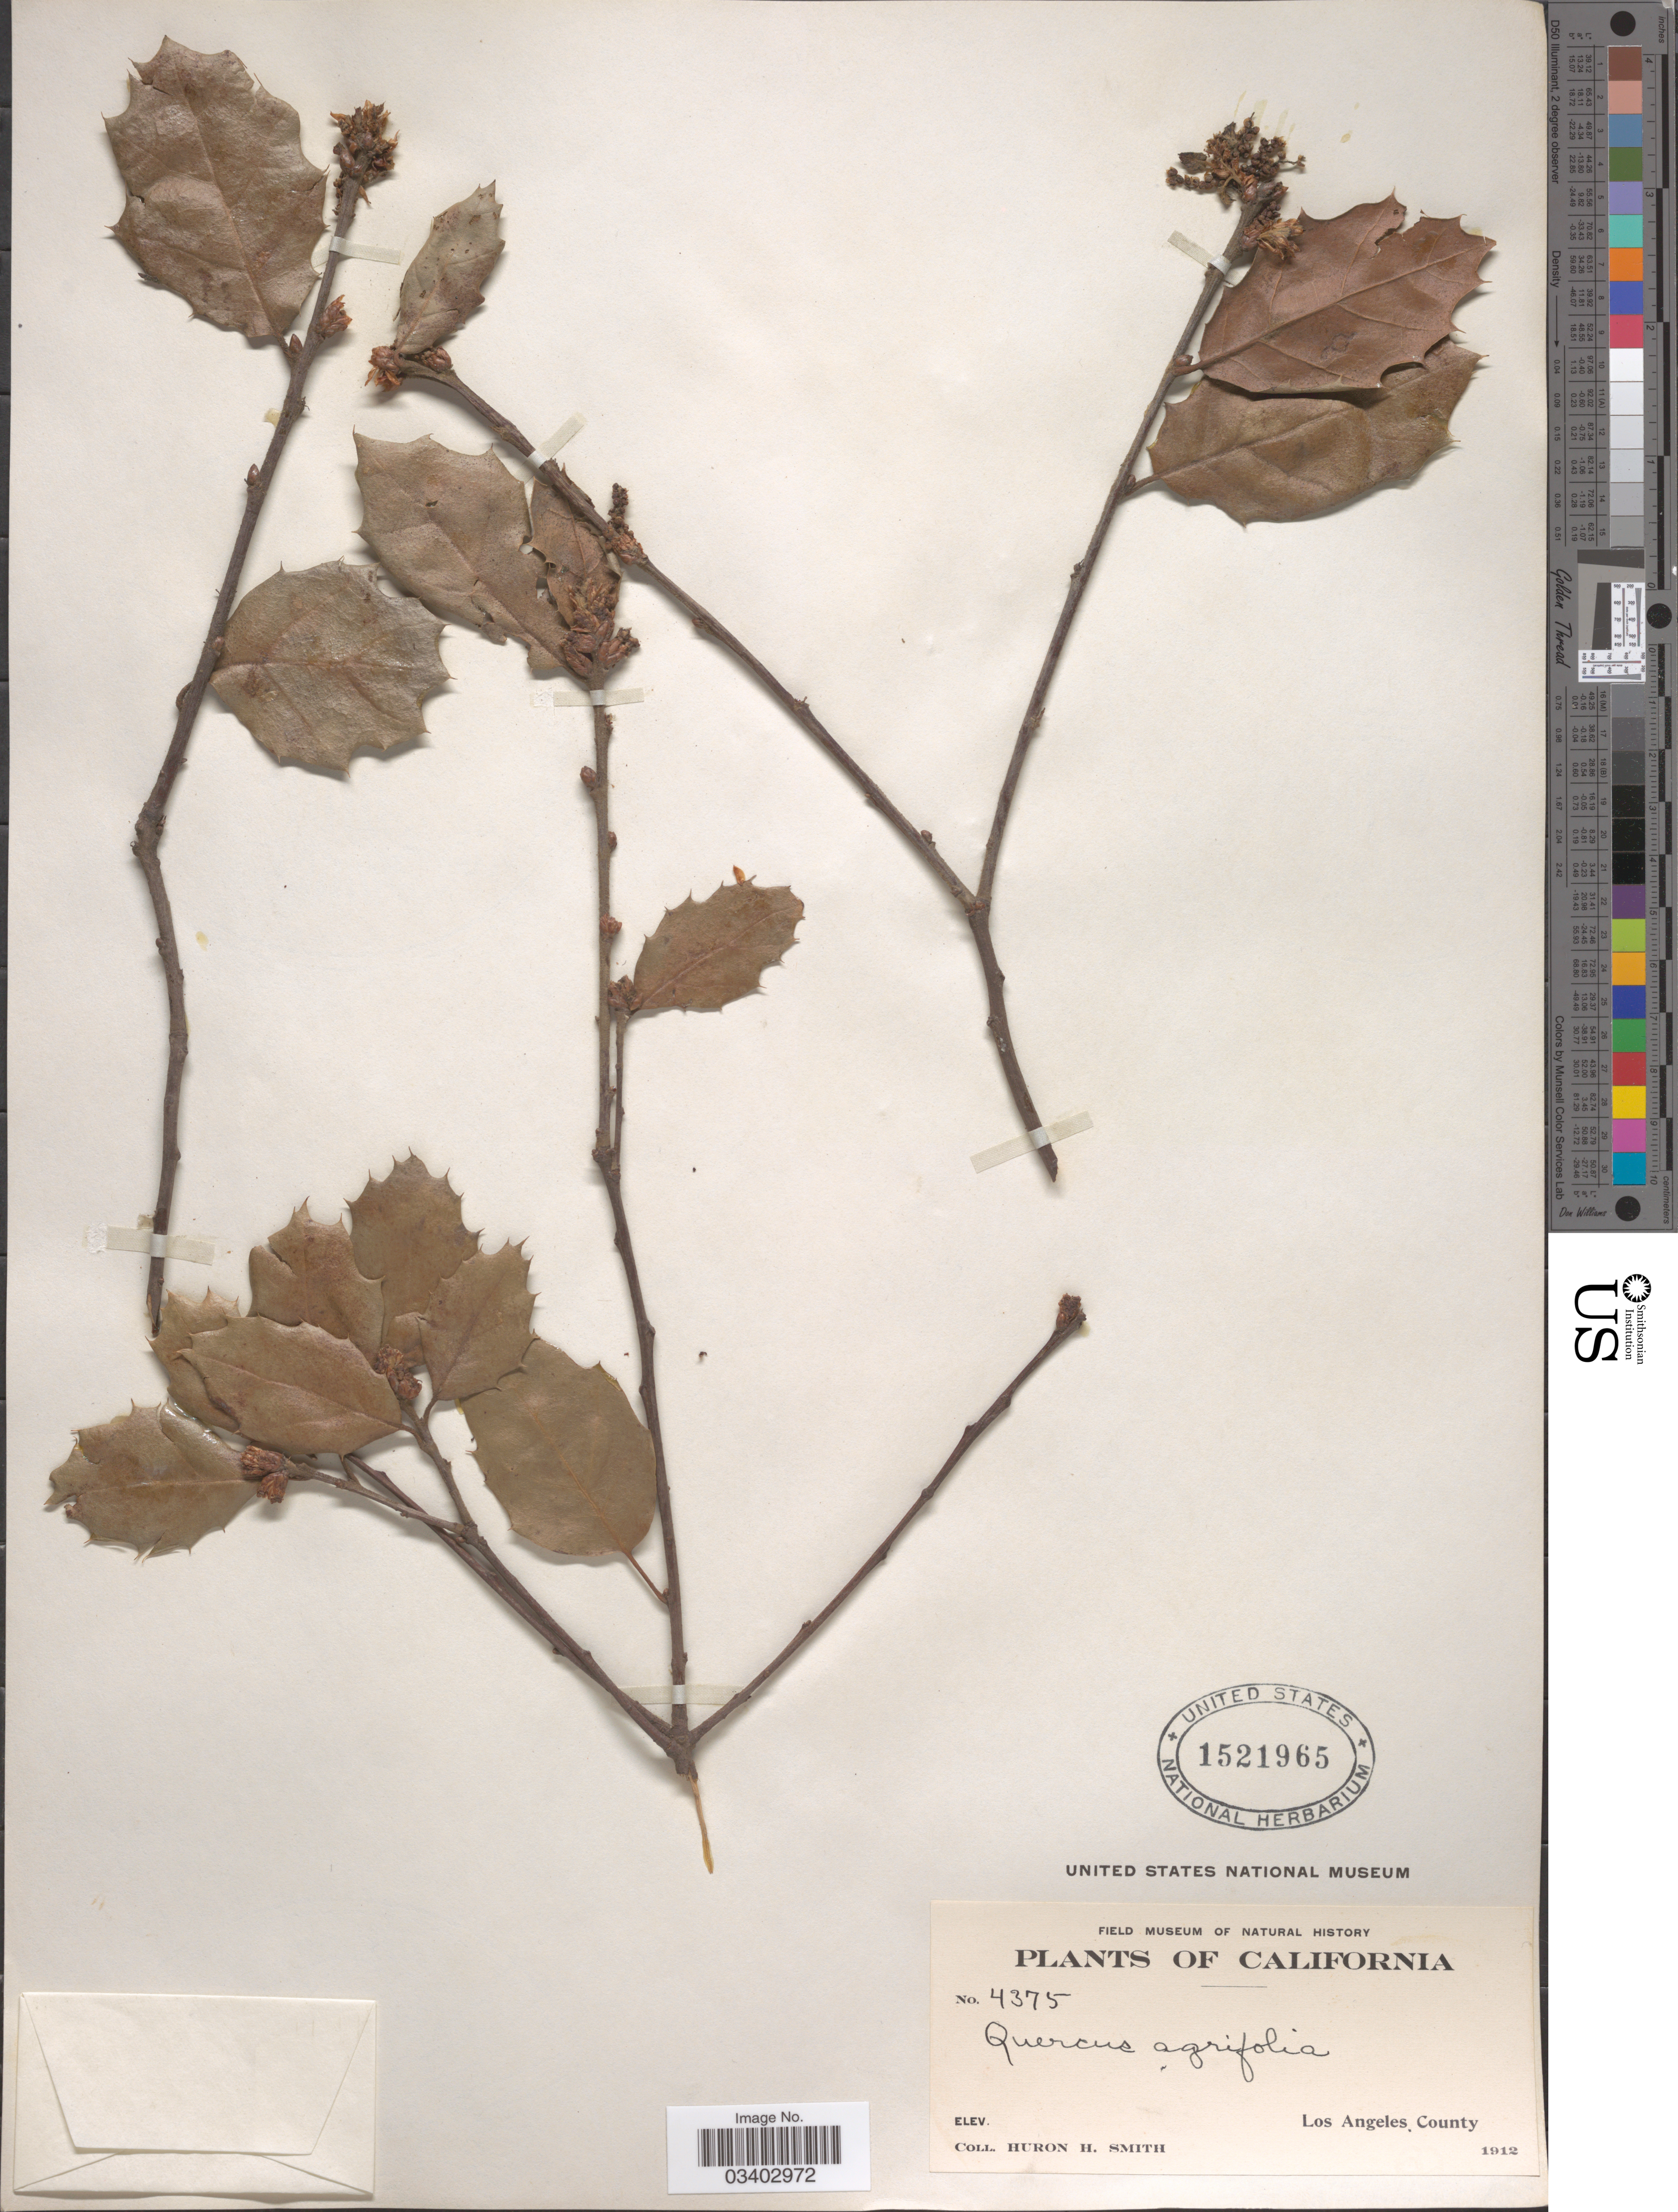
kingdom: Plantae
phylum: Tracheophyta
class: Magnoliopsida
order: Fagales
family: Fagaceae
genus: Quercus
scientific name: Quercus agrifolia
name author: Née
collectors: Huron H. Smith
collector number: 4375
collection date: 1912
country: United States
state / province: California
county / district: Los Angeles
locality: Los Angeles County.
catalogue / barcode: US 1521965